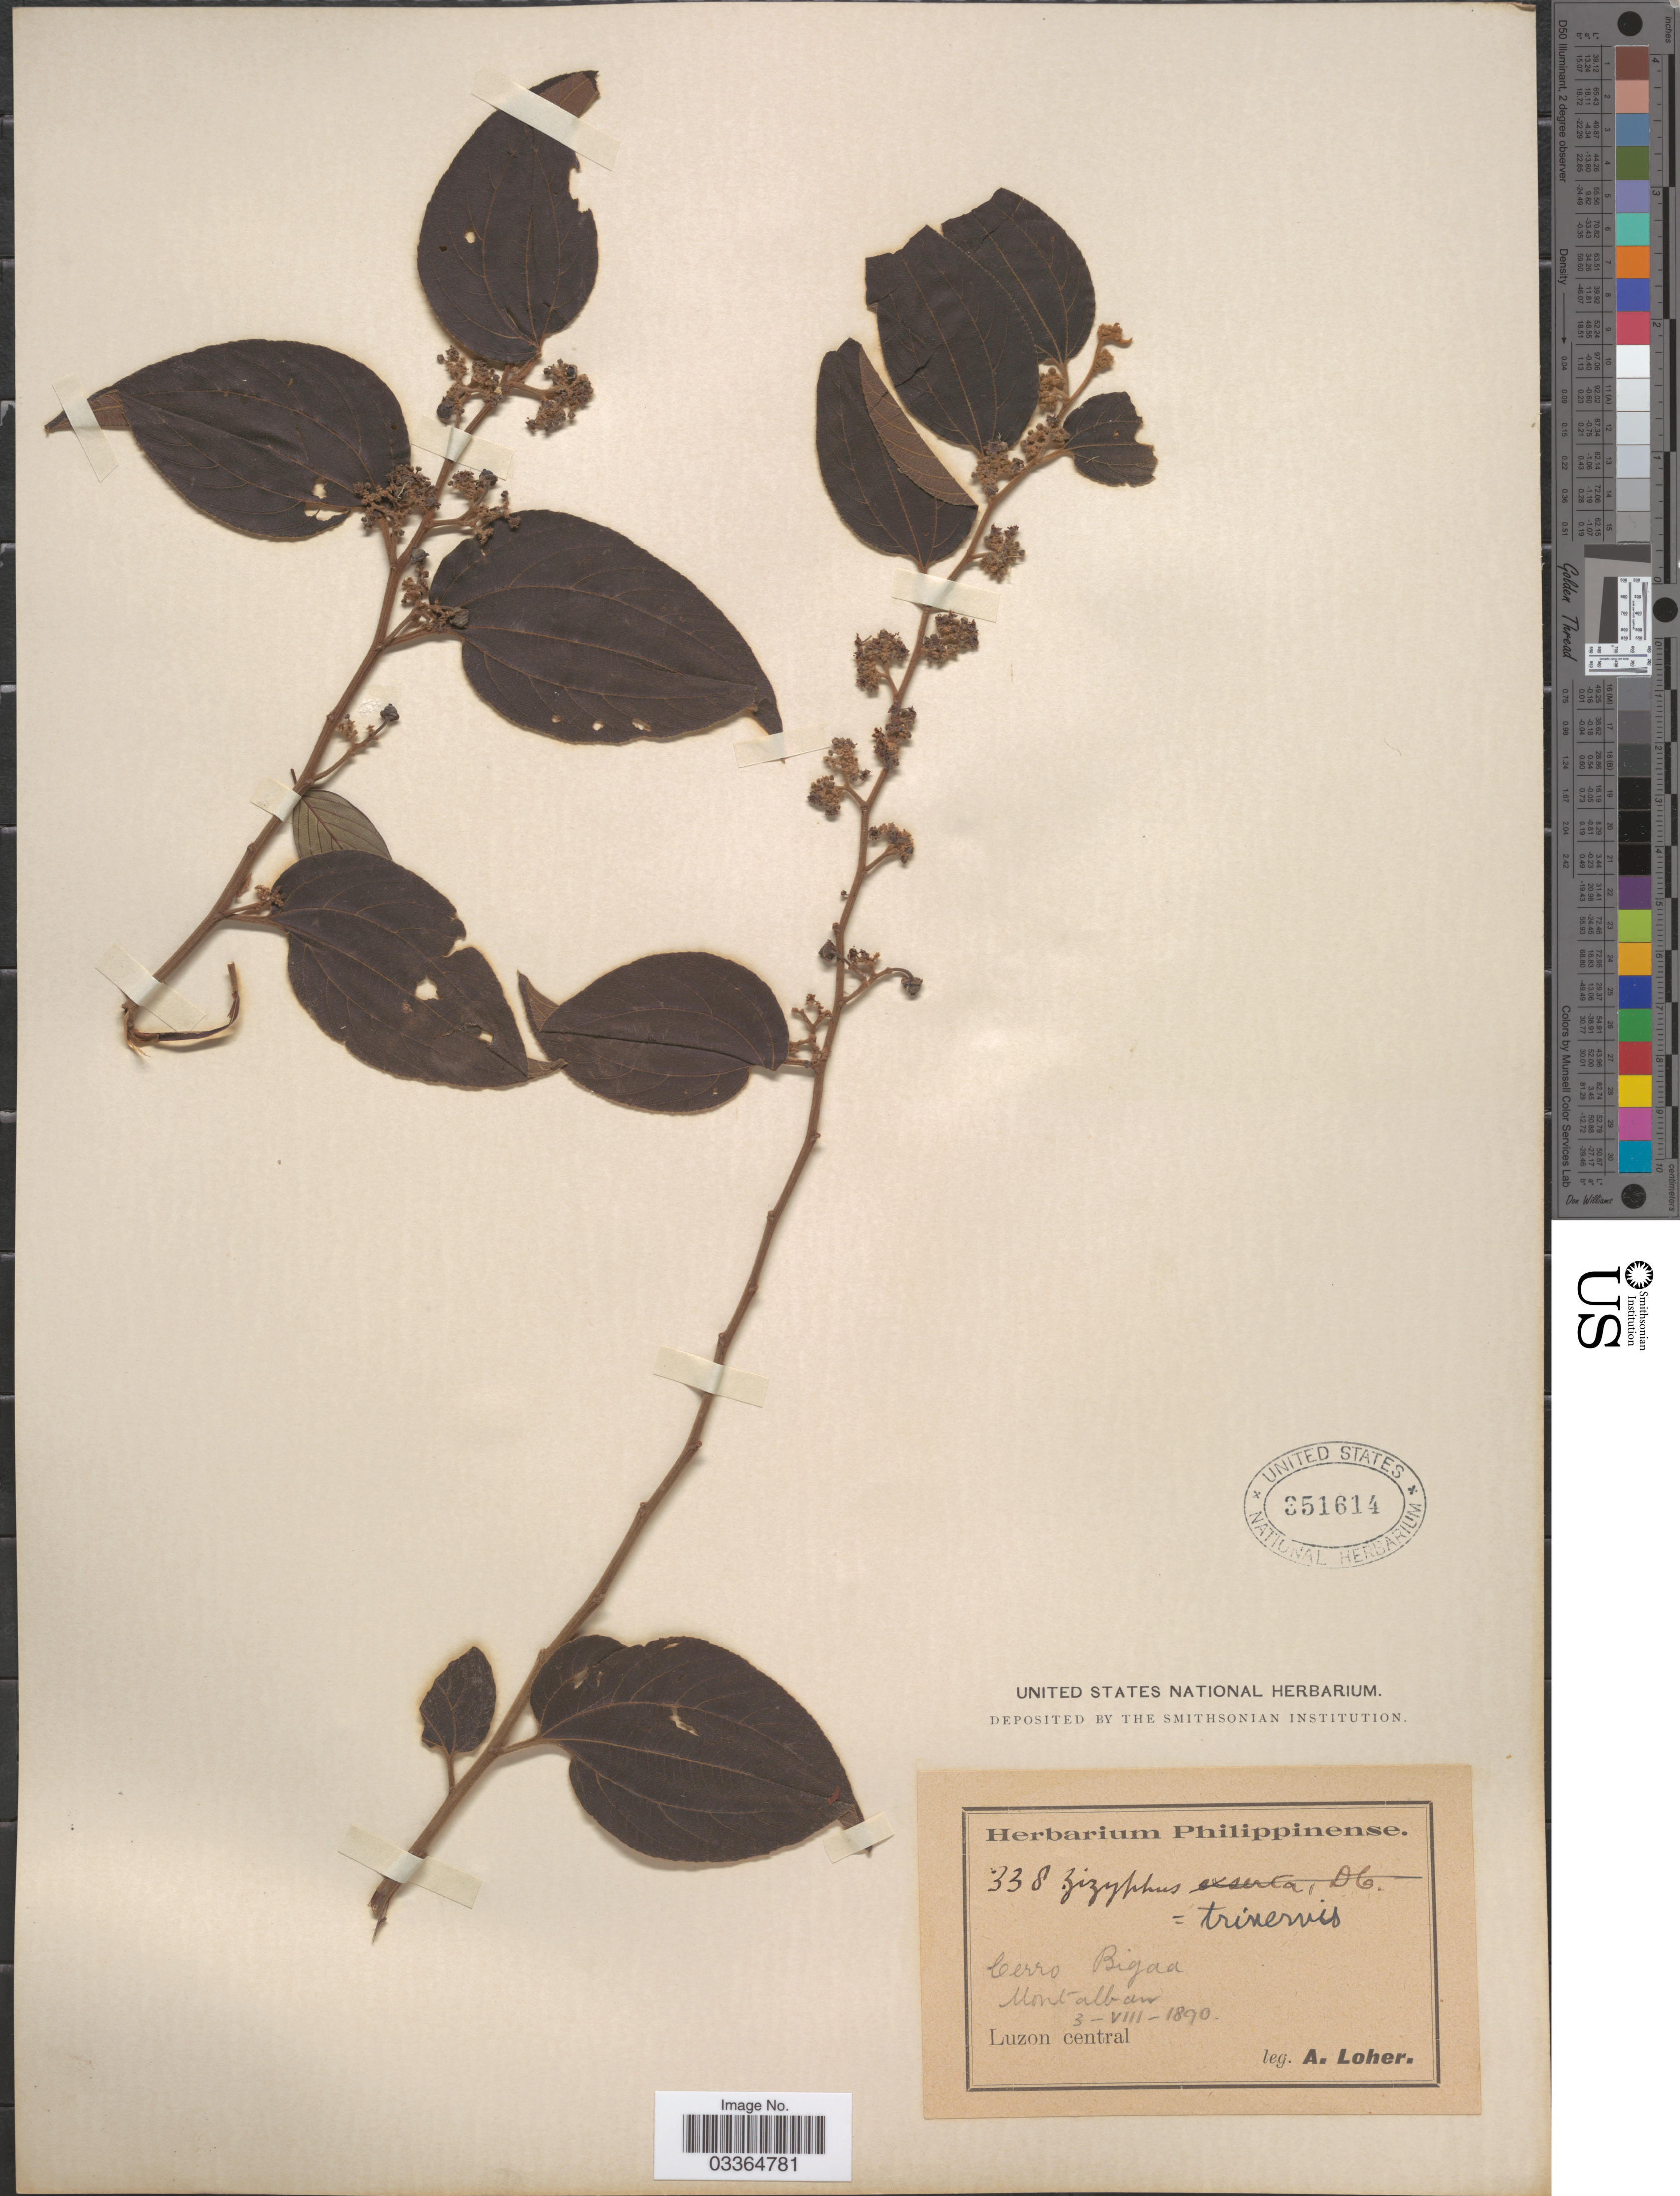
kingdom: Plantae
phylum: Tracheophyta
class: Magnoliopsida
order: Rosales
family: Rhamnaceae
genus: Ziziphus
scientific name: Ziziphus trinervia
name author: (Cav.) Poir.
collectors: A. Loher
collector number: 338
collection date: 1890-08-03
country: Philippines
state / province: Central Luzon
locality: Cerro Bigaa. Montalban. Luzon central.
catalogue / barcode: US 351614